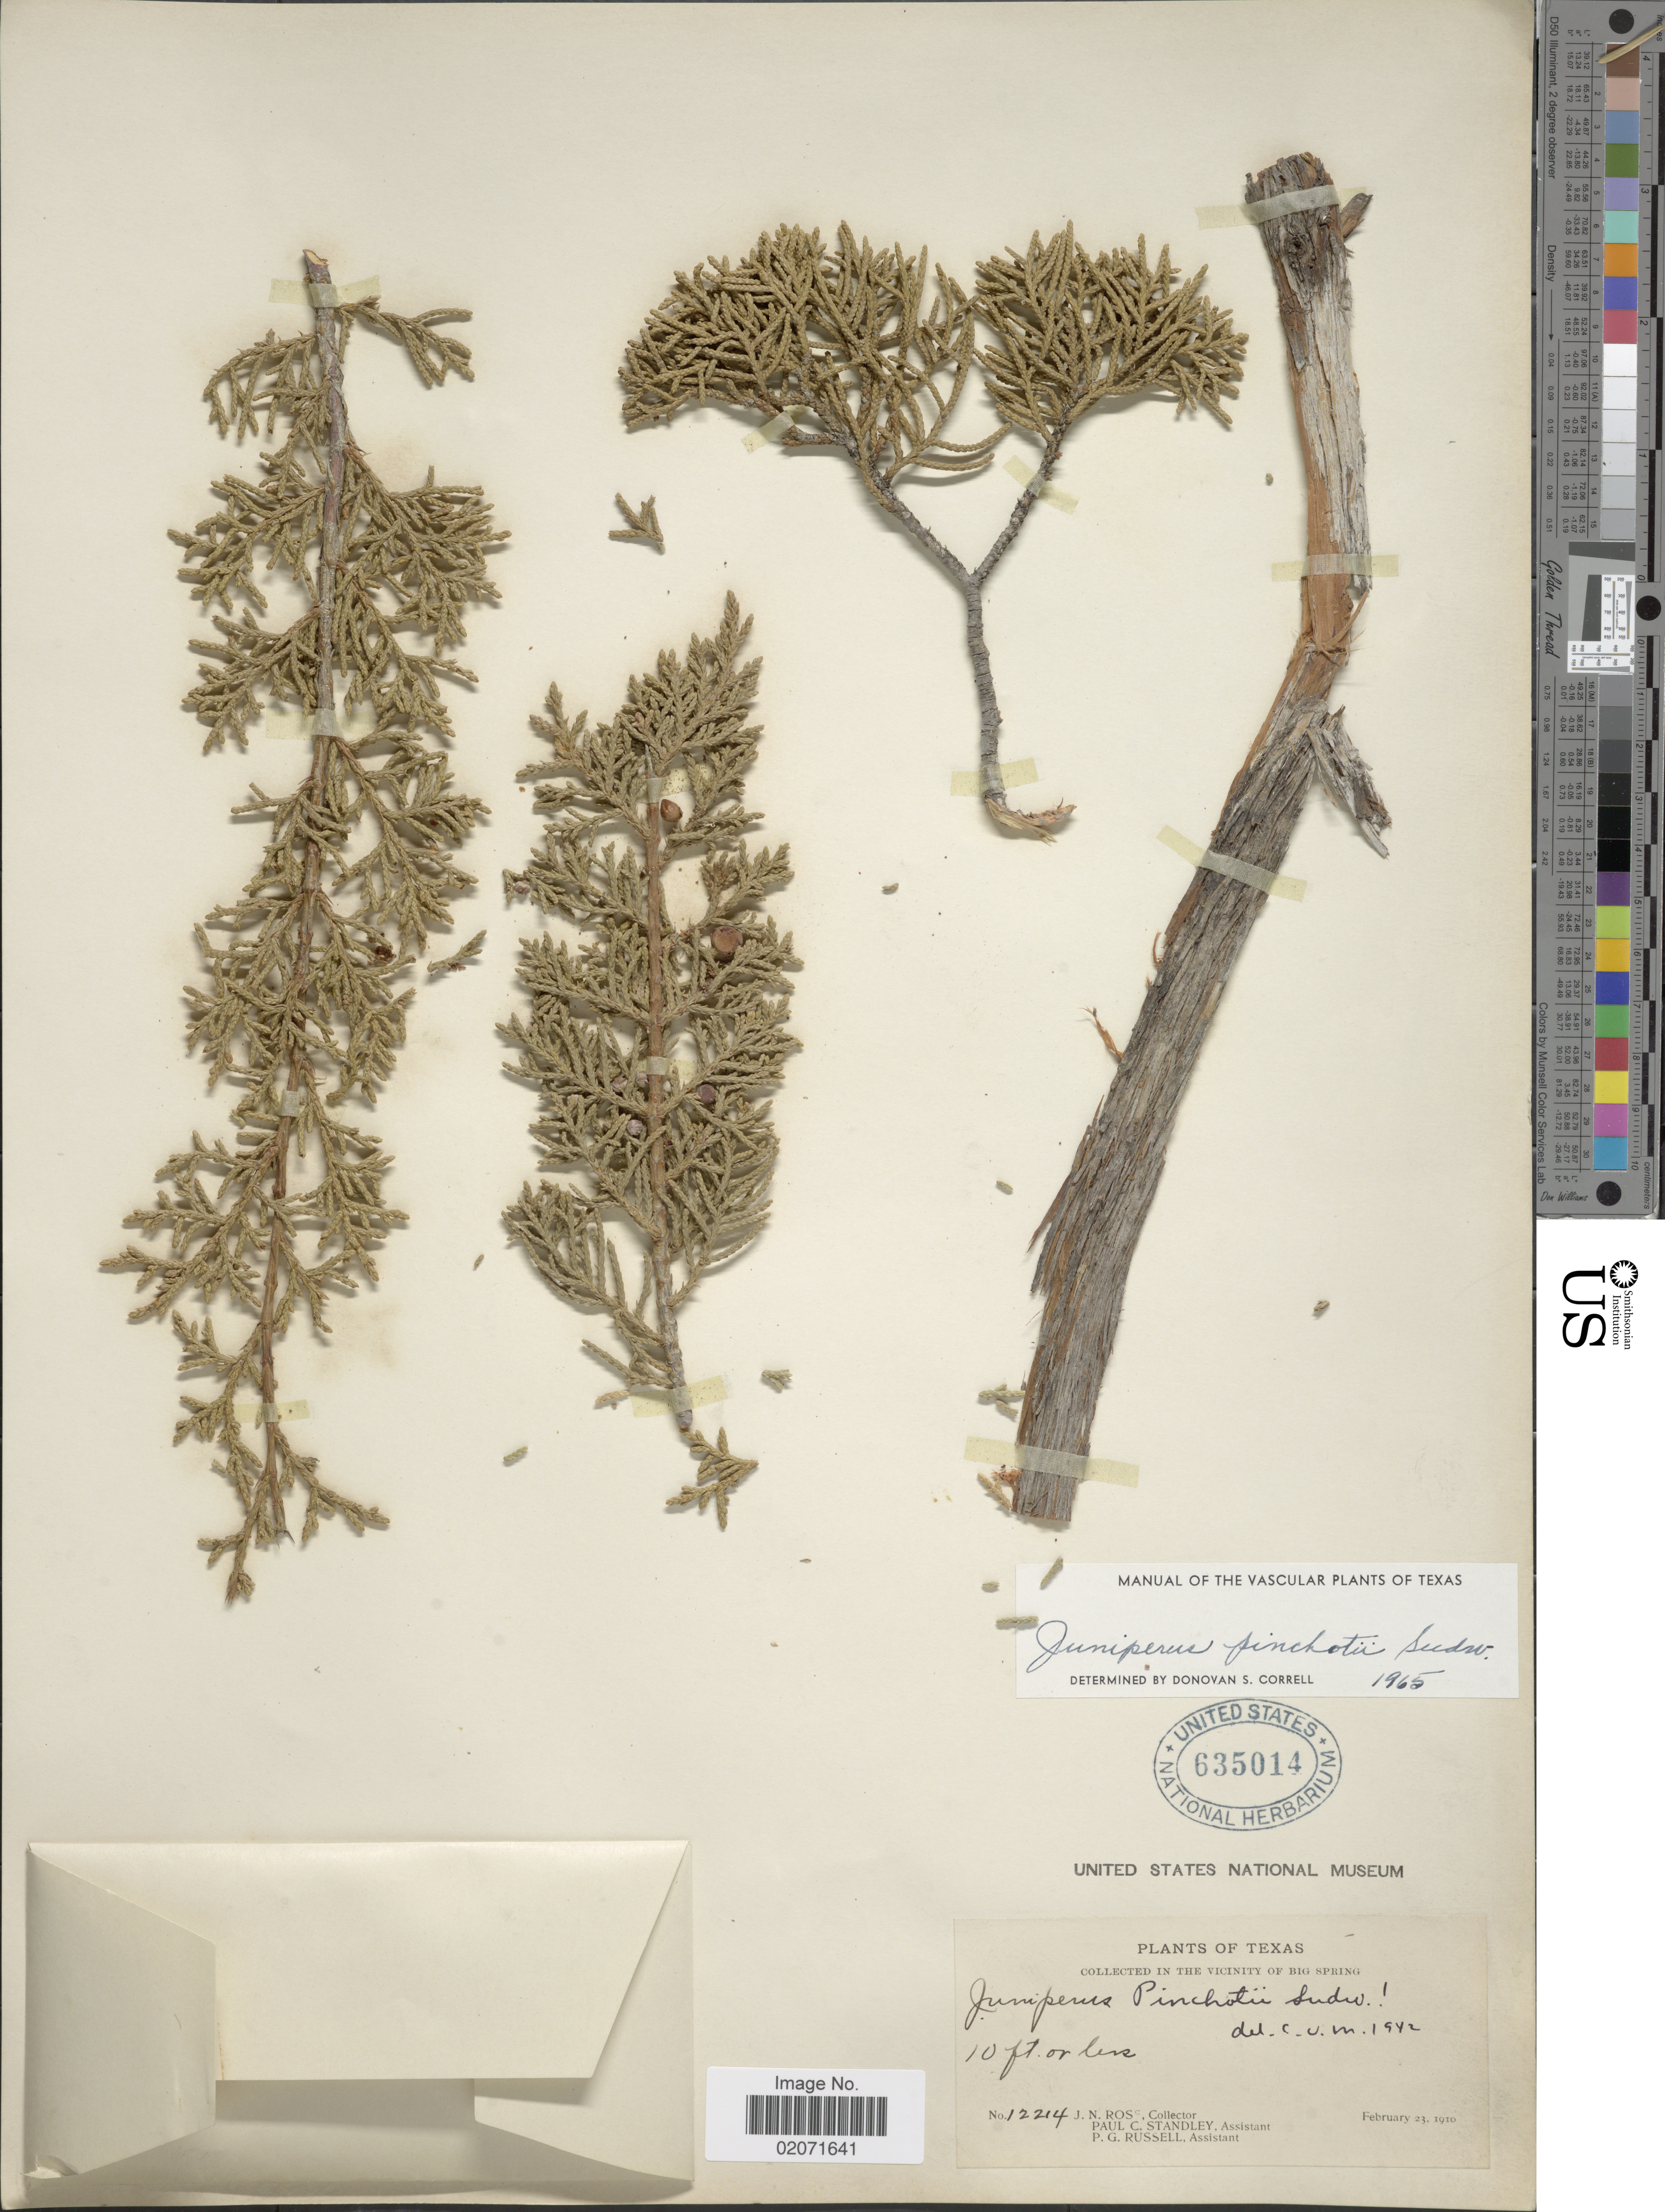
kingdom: Plantae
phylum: Tracheophyta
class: Pinopsida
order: Pinales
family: Cupressaceae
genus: Juniperus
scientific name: Juniperus pinchotii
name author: Sudw.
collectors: J. N. Rose, P. C. Standley & P. G. Russell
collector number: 12214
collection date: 1910-02-23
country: United States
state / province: Texas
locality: In the Vicinity of Big Spring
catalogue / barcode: US 635014